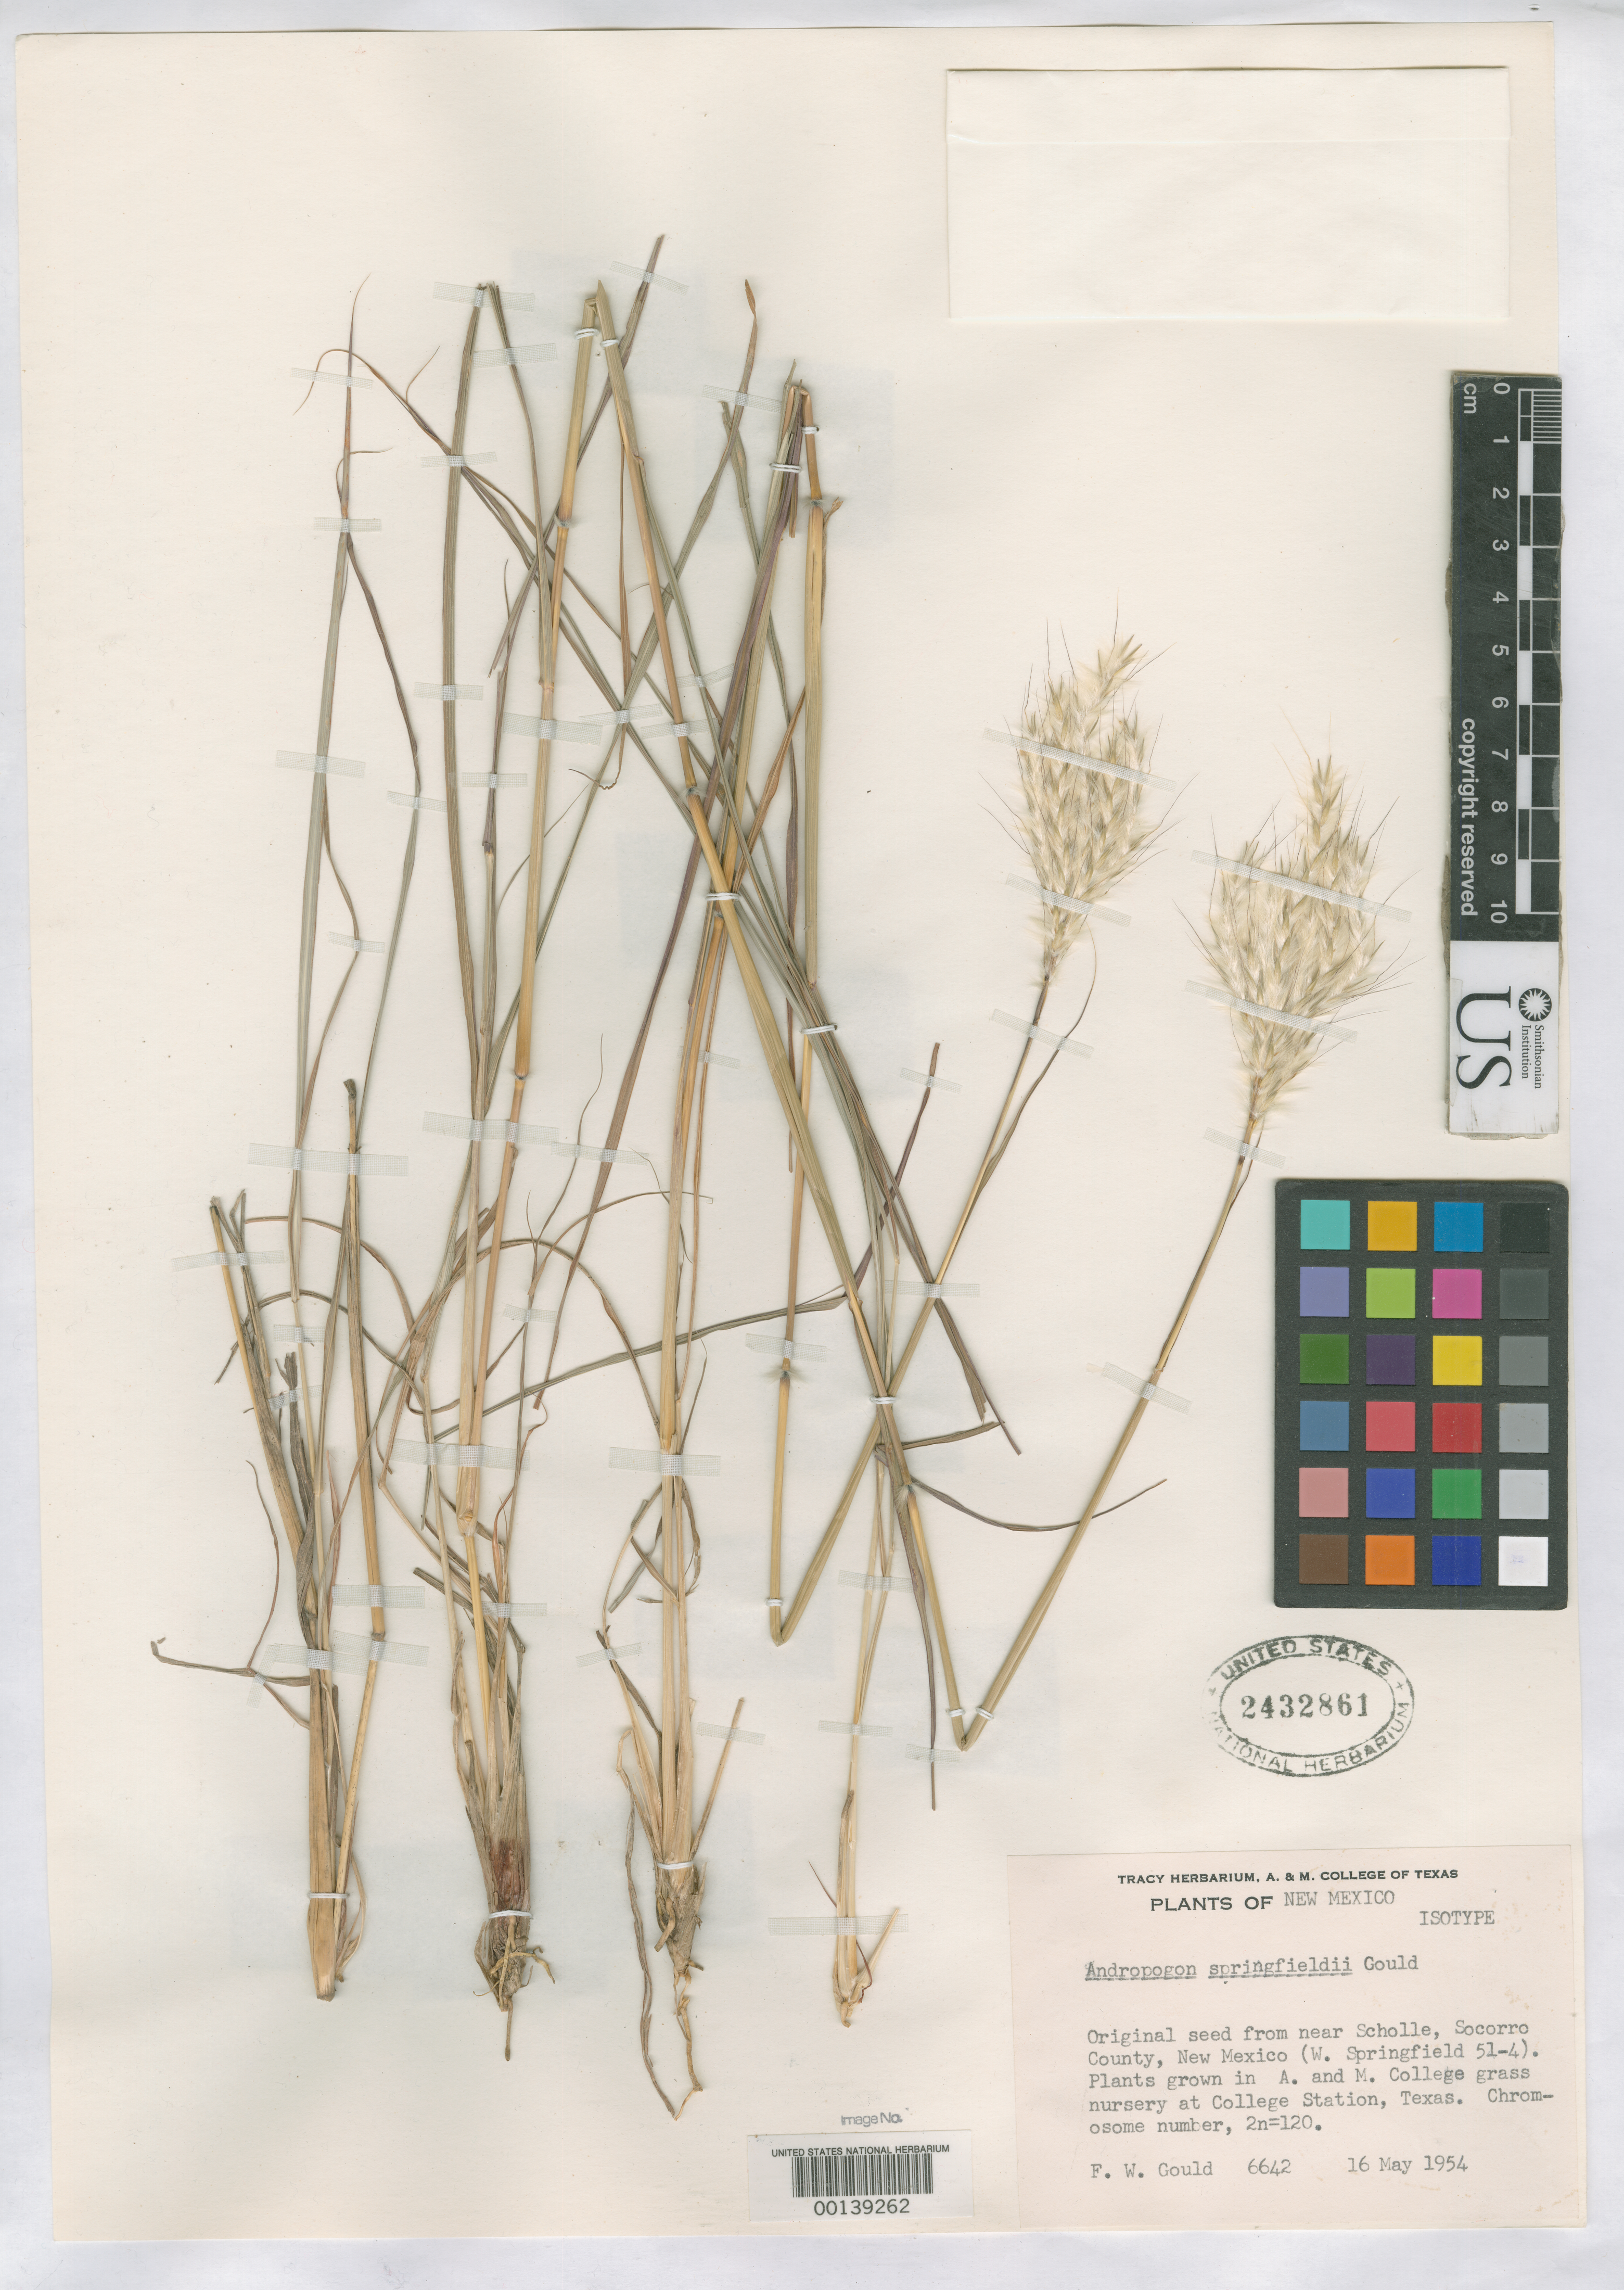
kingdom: Plantae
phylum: Tracheophyta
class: Liliopsida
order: Poales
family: Poaceae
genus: Andropogon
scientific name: Andropogon springfieldii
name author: Gould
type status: Isotype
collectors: W. Springfield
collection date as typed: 20 Aug 1950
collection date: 1950-08-20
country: United States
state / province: New Mexico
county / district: Socorro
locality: Near Scholle.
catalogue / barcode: US 2432861